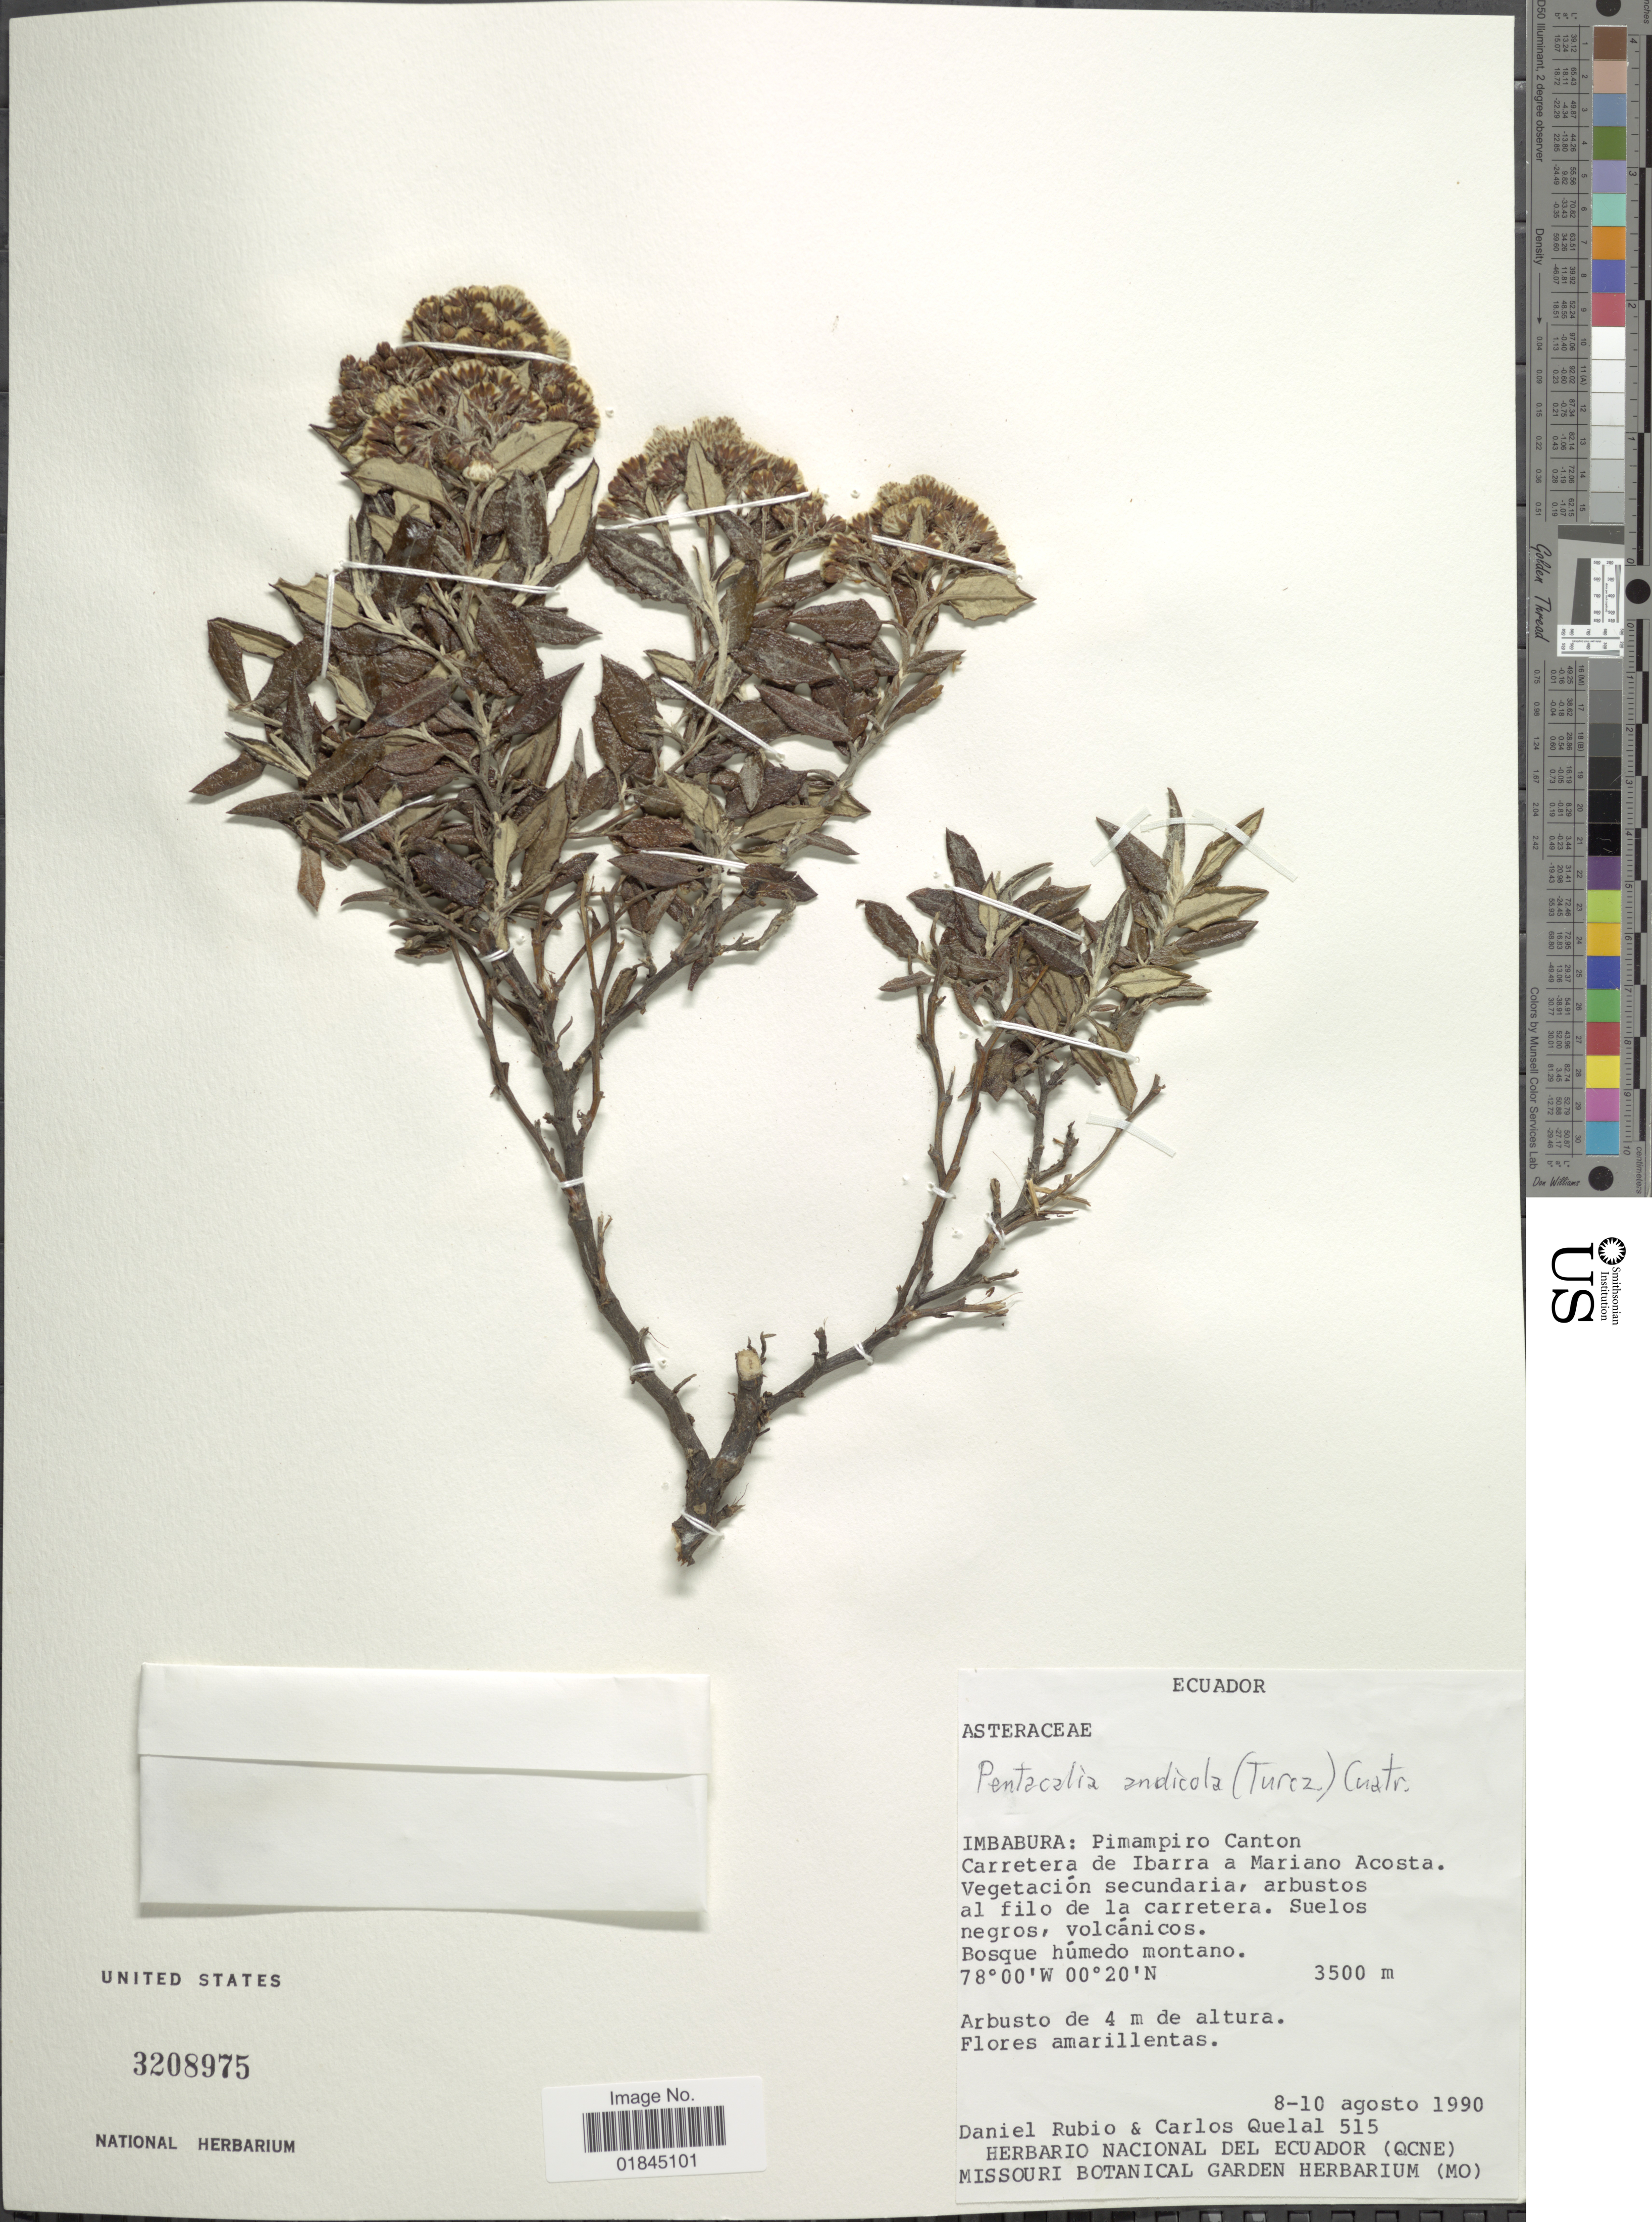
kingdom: Plantae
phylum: Tracheophyta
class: Magnoliopsida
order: Asterales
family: Asteraceae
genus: Pentacalia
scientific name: Pentacalia andicola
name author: (Turcz.) Cuatrec.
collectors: D. Rubio & C. Quelal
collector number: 515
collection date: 1990-08-08/1990-08-10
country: Ecuador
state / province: Imbabura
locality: Pimampiro Canton. Carretera de Ibarra a Mariano Acosta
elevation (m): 3500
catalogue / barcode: US 3208975